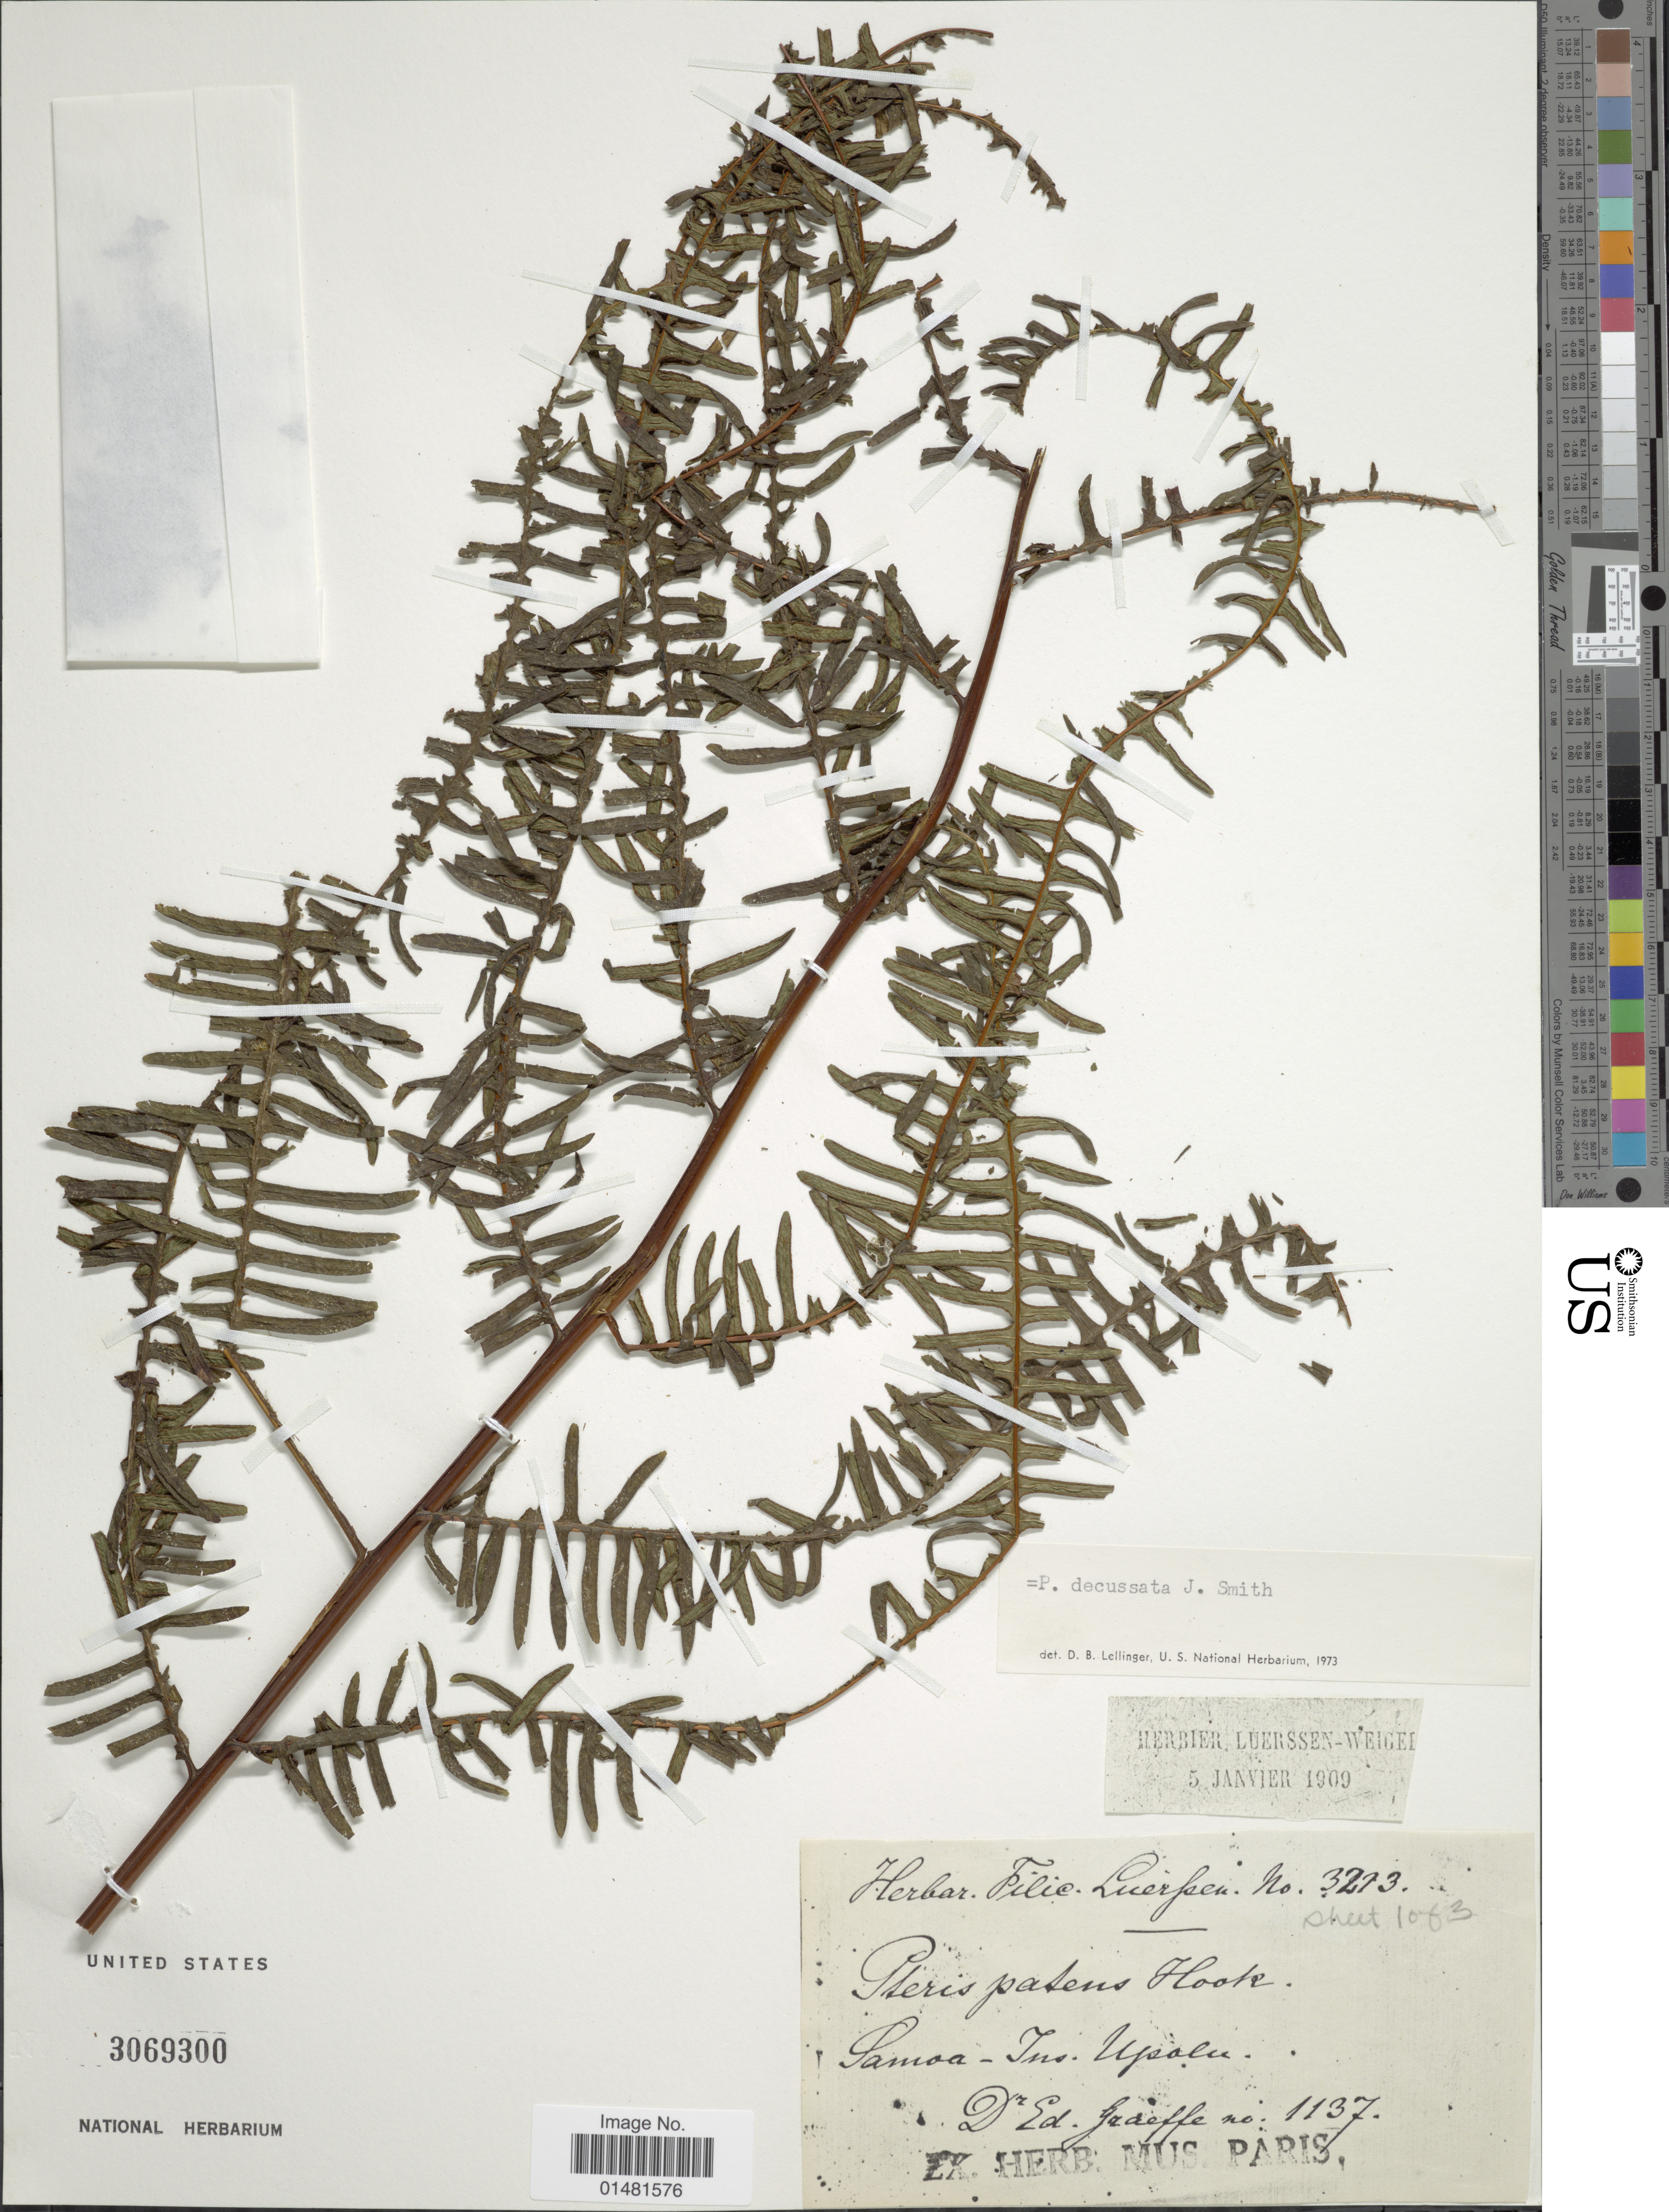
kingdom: Plantae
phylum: Tracheophyta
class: Polypodiopsida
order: Polypodiales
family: Pteridaceae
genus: Pteris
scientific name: Pteris decussata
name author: J. Sm.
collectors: E. Graeffe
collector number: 1137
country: Samoa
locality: Ins. Upolu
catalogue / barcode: US 3069300